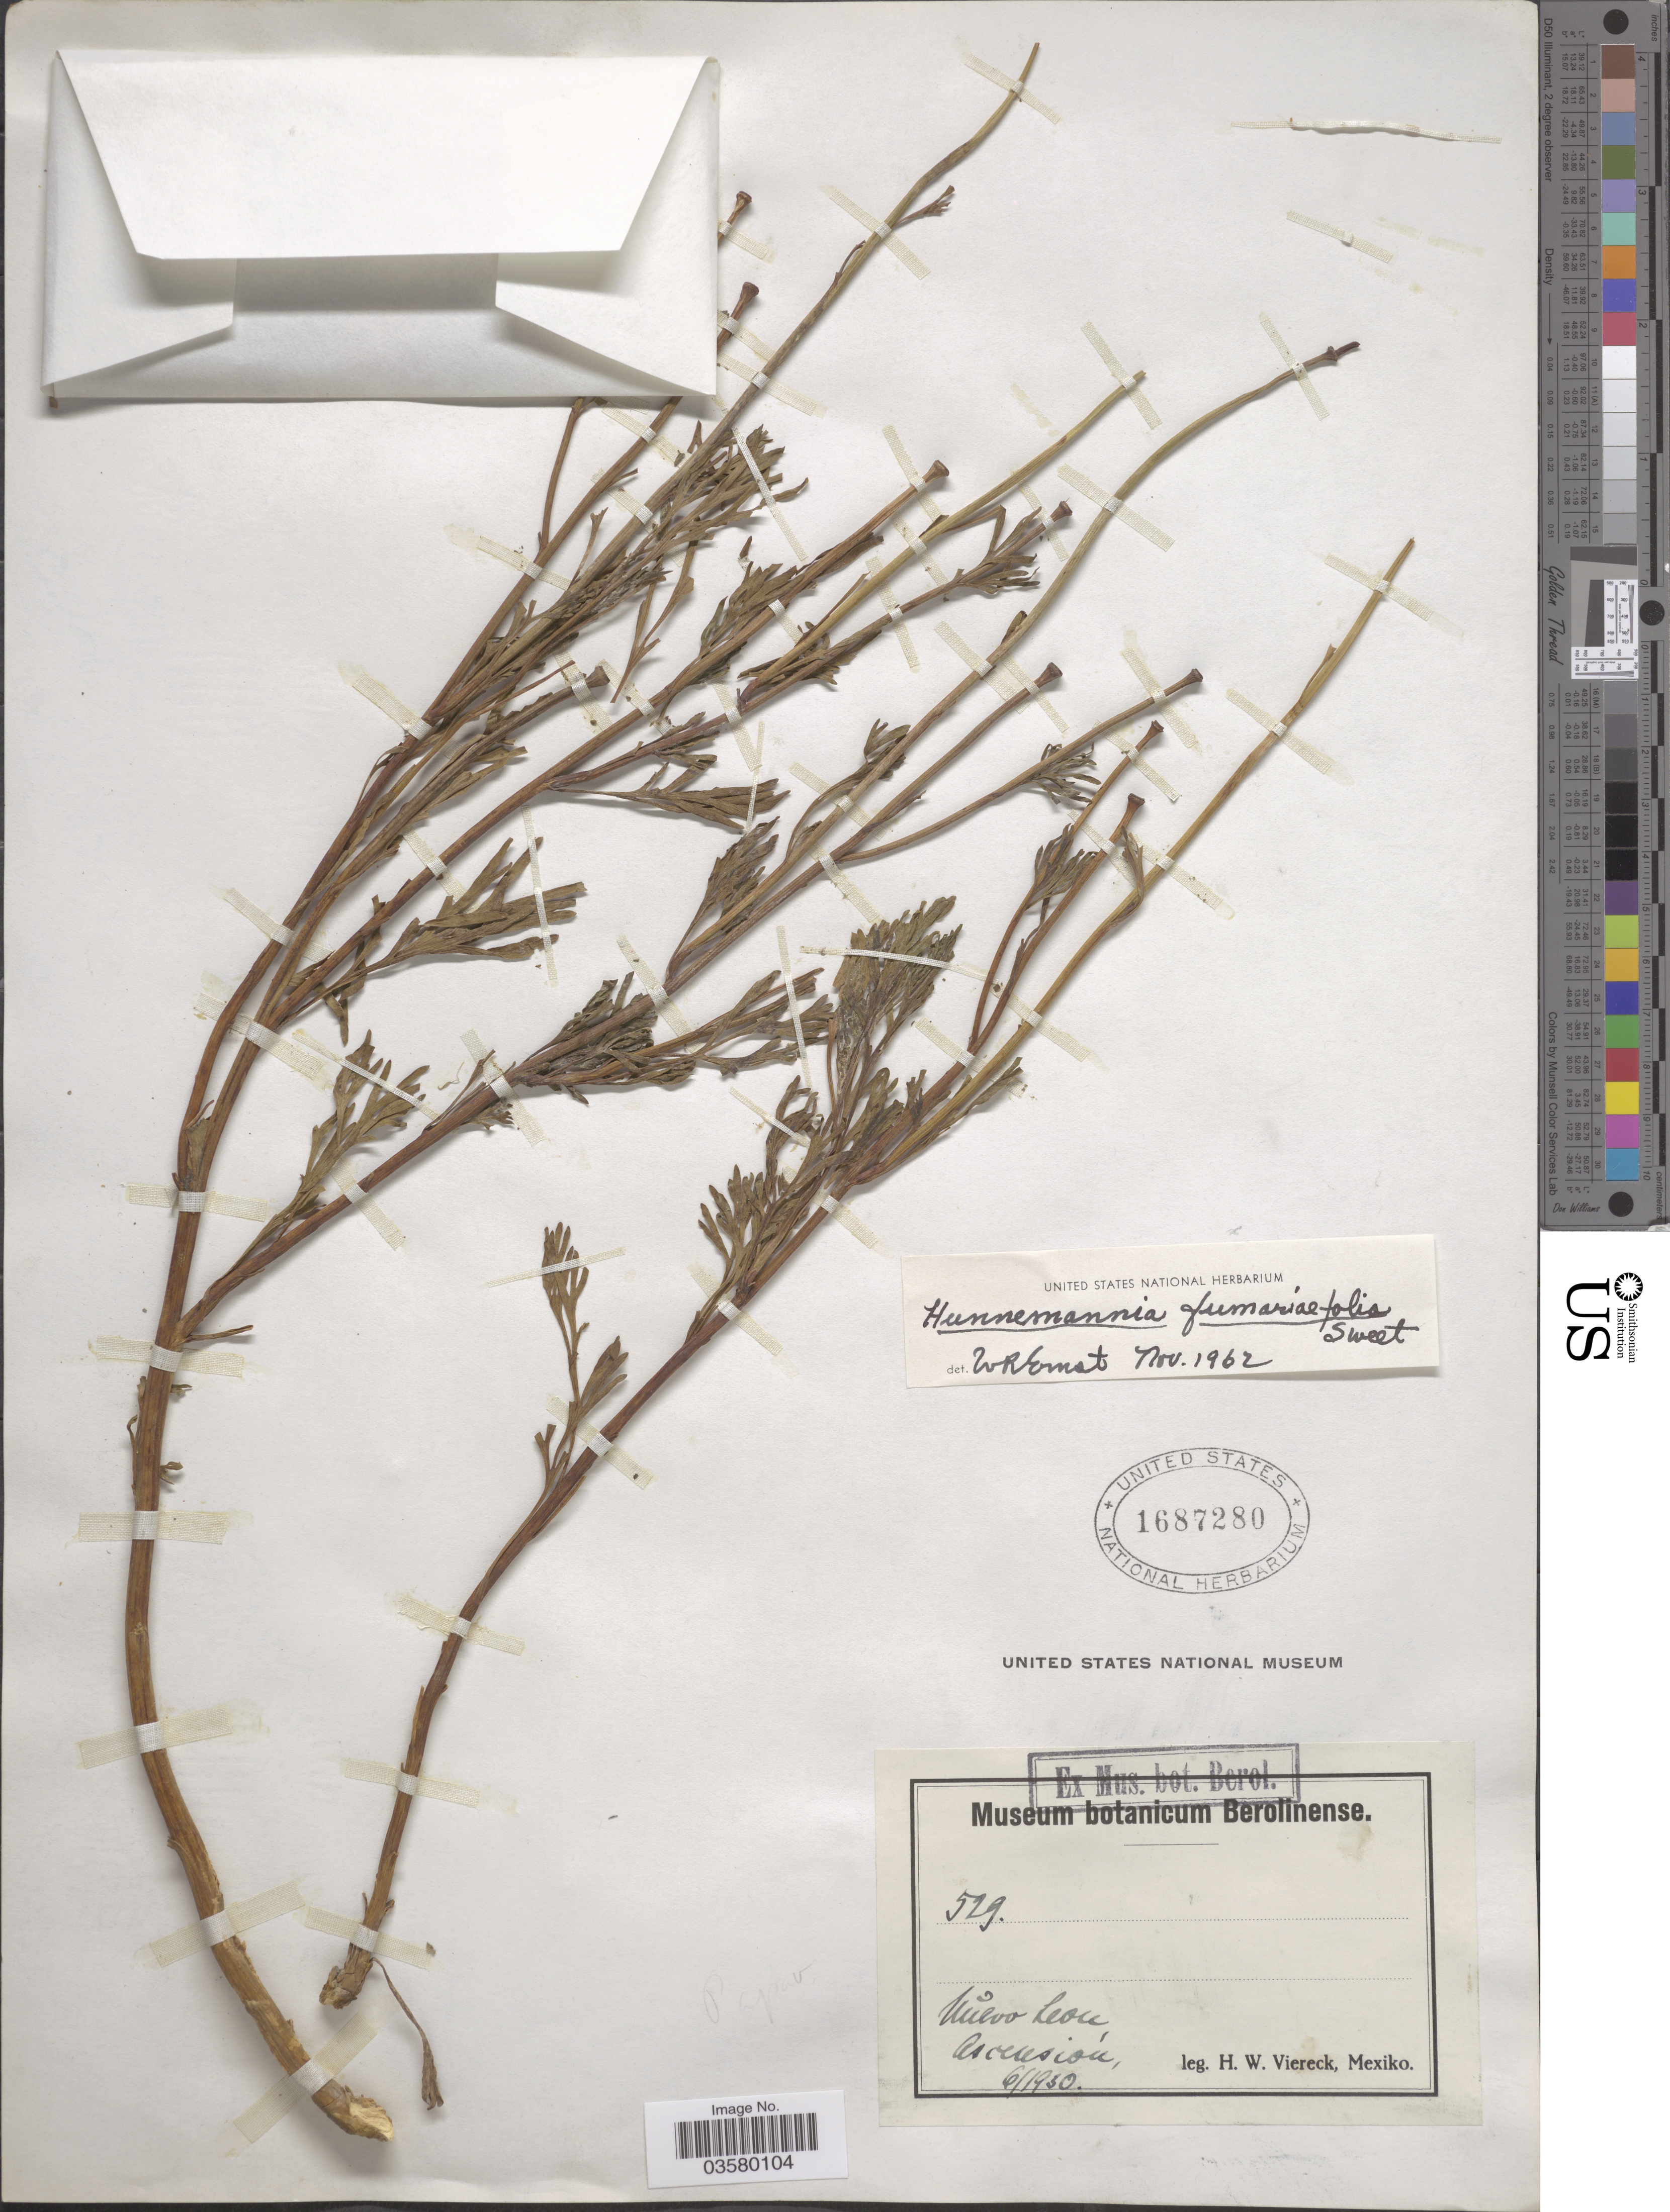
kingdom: Plantae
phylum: Tracheophyta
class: Magnoliopsida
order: Ranunculales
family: Papaveraceae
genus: Hunnemannia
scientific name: Hunnemannia fumariifolia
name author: Sweet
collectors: H. W. Viereck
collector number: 529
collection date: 1930-06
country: Mexico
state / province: Nuevo León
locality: Ascensión.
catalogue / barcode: US 1687280